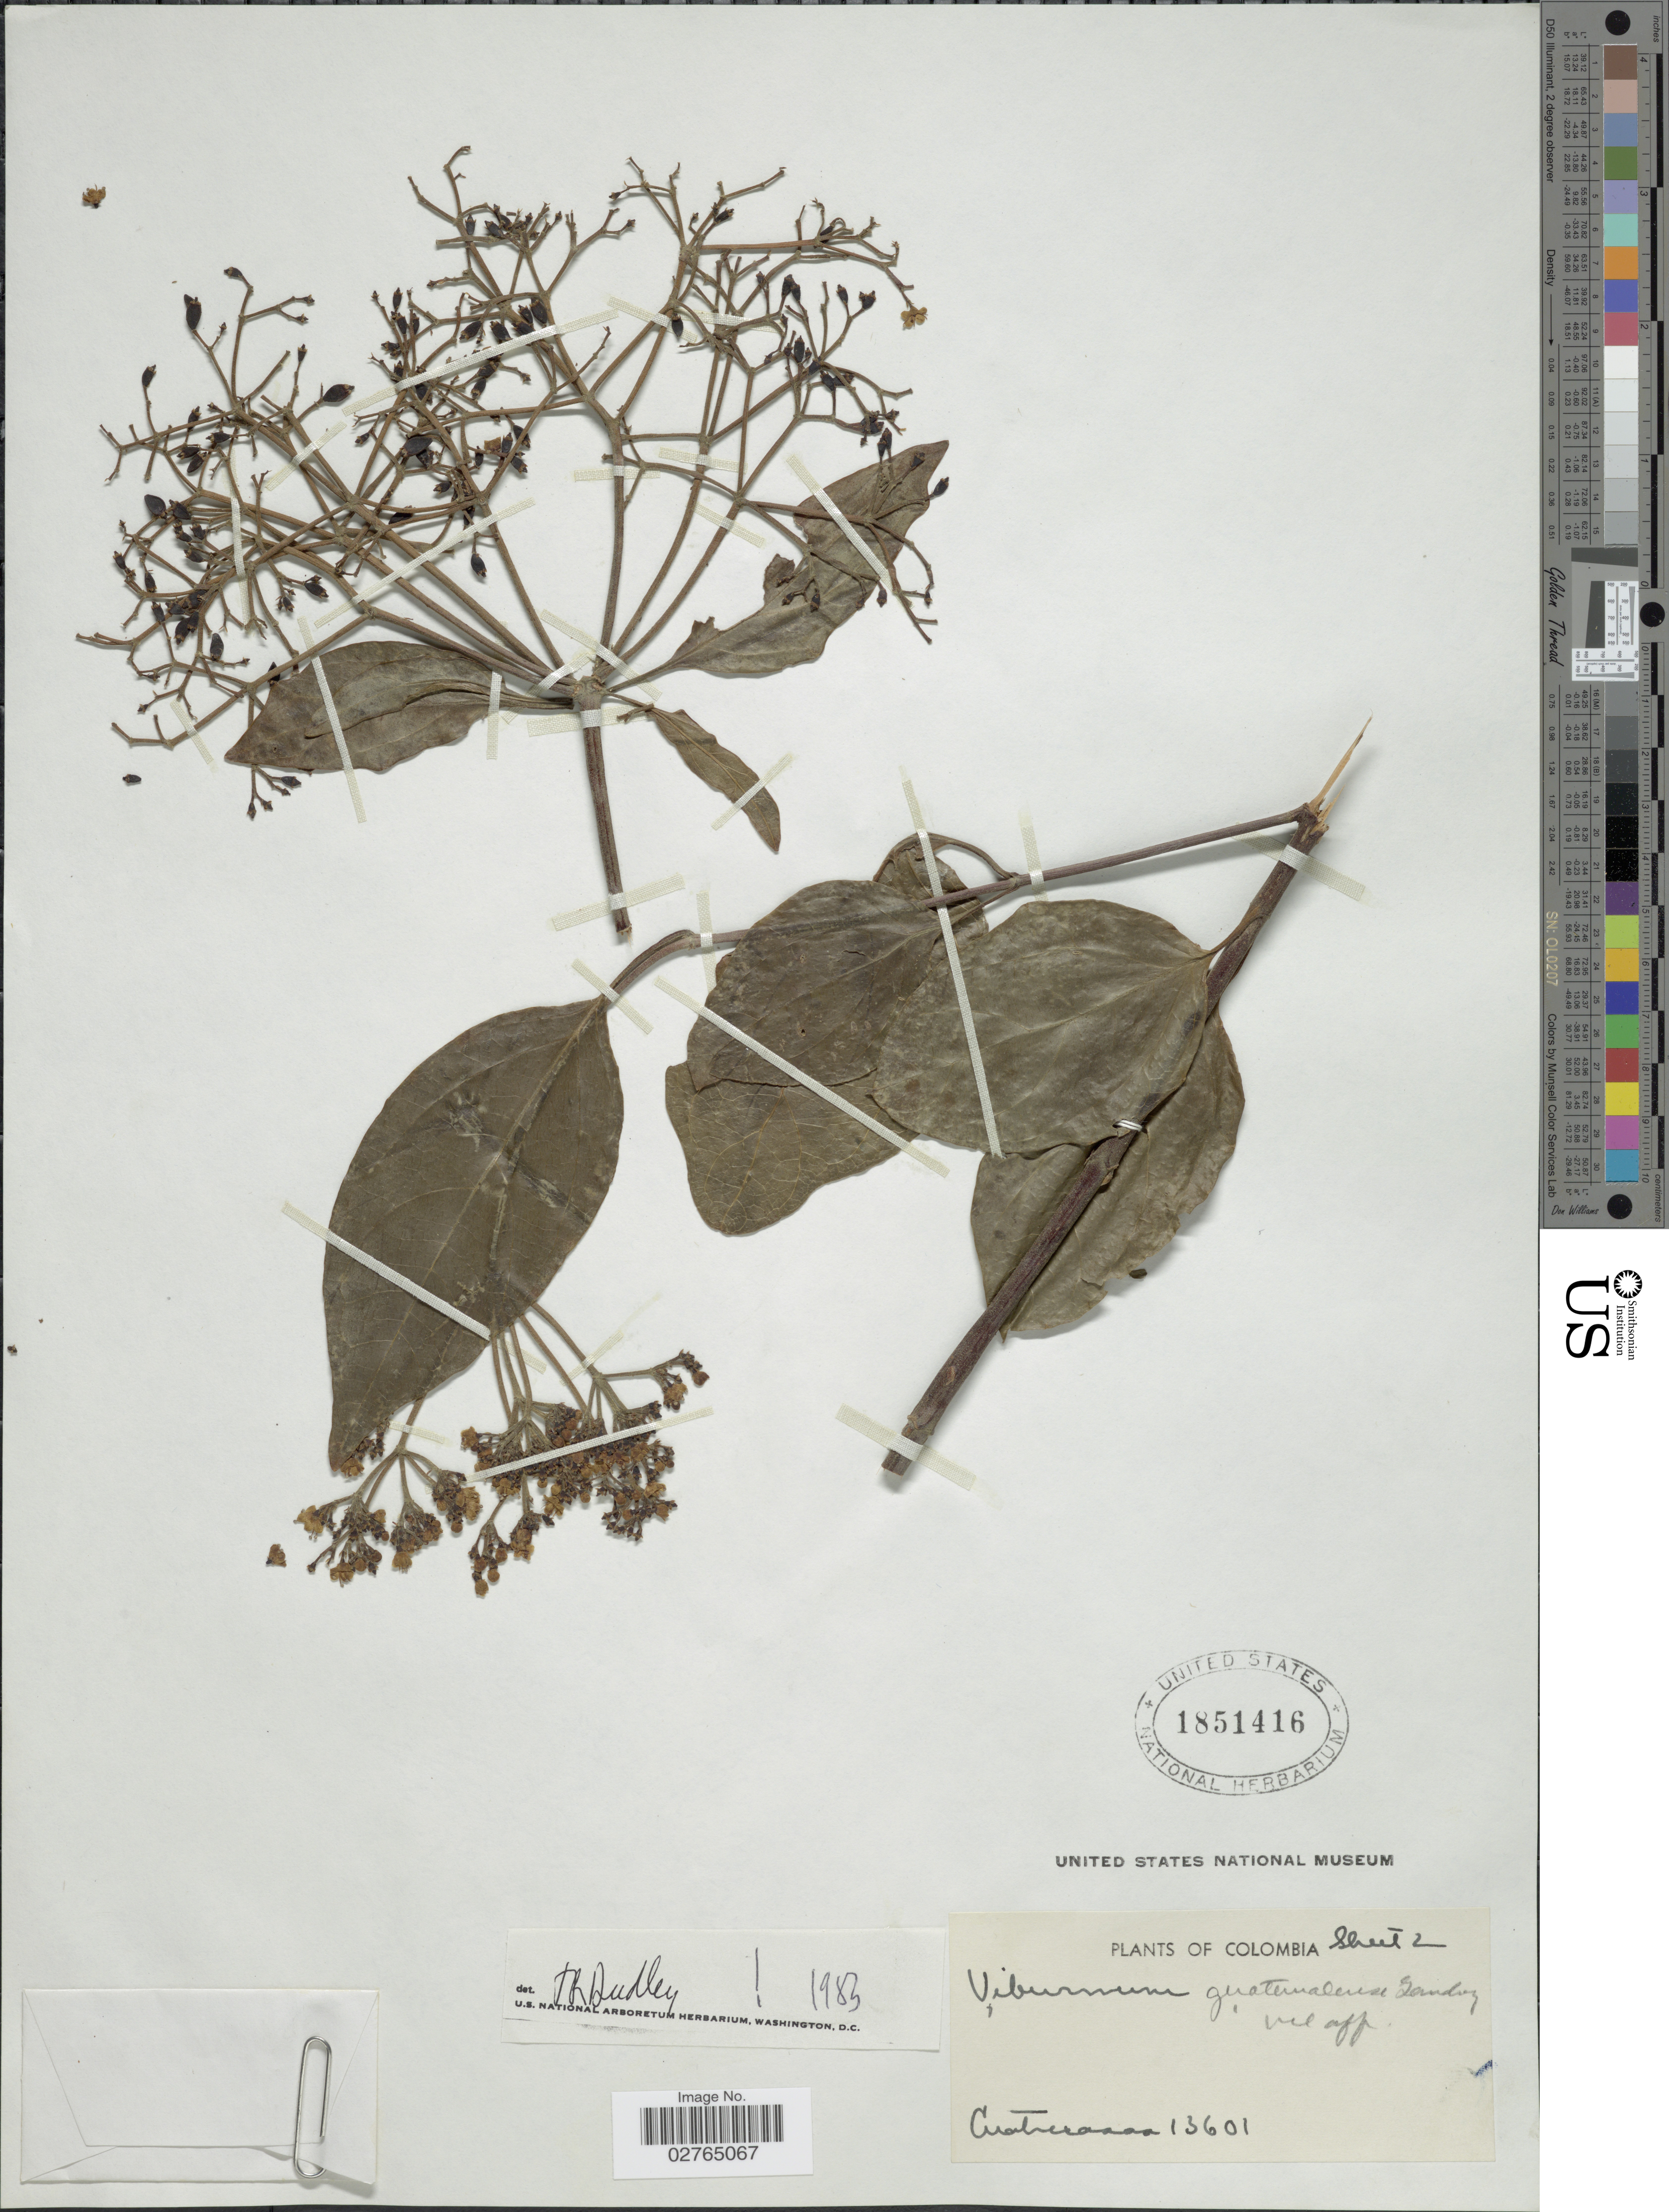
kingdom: Plantae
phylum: Tracheophyta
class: Magnoliopsida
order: Dipsacales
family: Viburnaceae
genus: Viburnum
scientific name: Viburnum guatemalense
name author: Gand.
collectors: Cuatrecasas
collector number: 13601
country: Colombia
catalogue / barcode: US 1851416